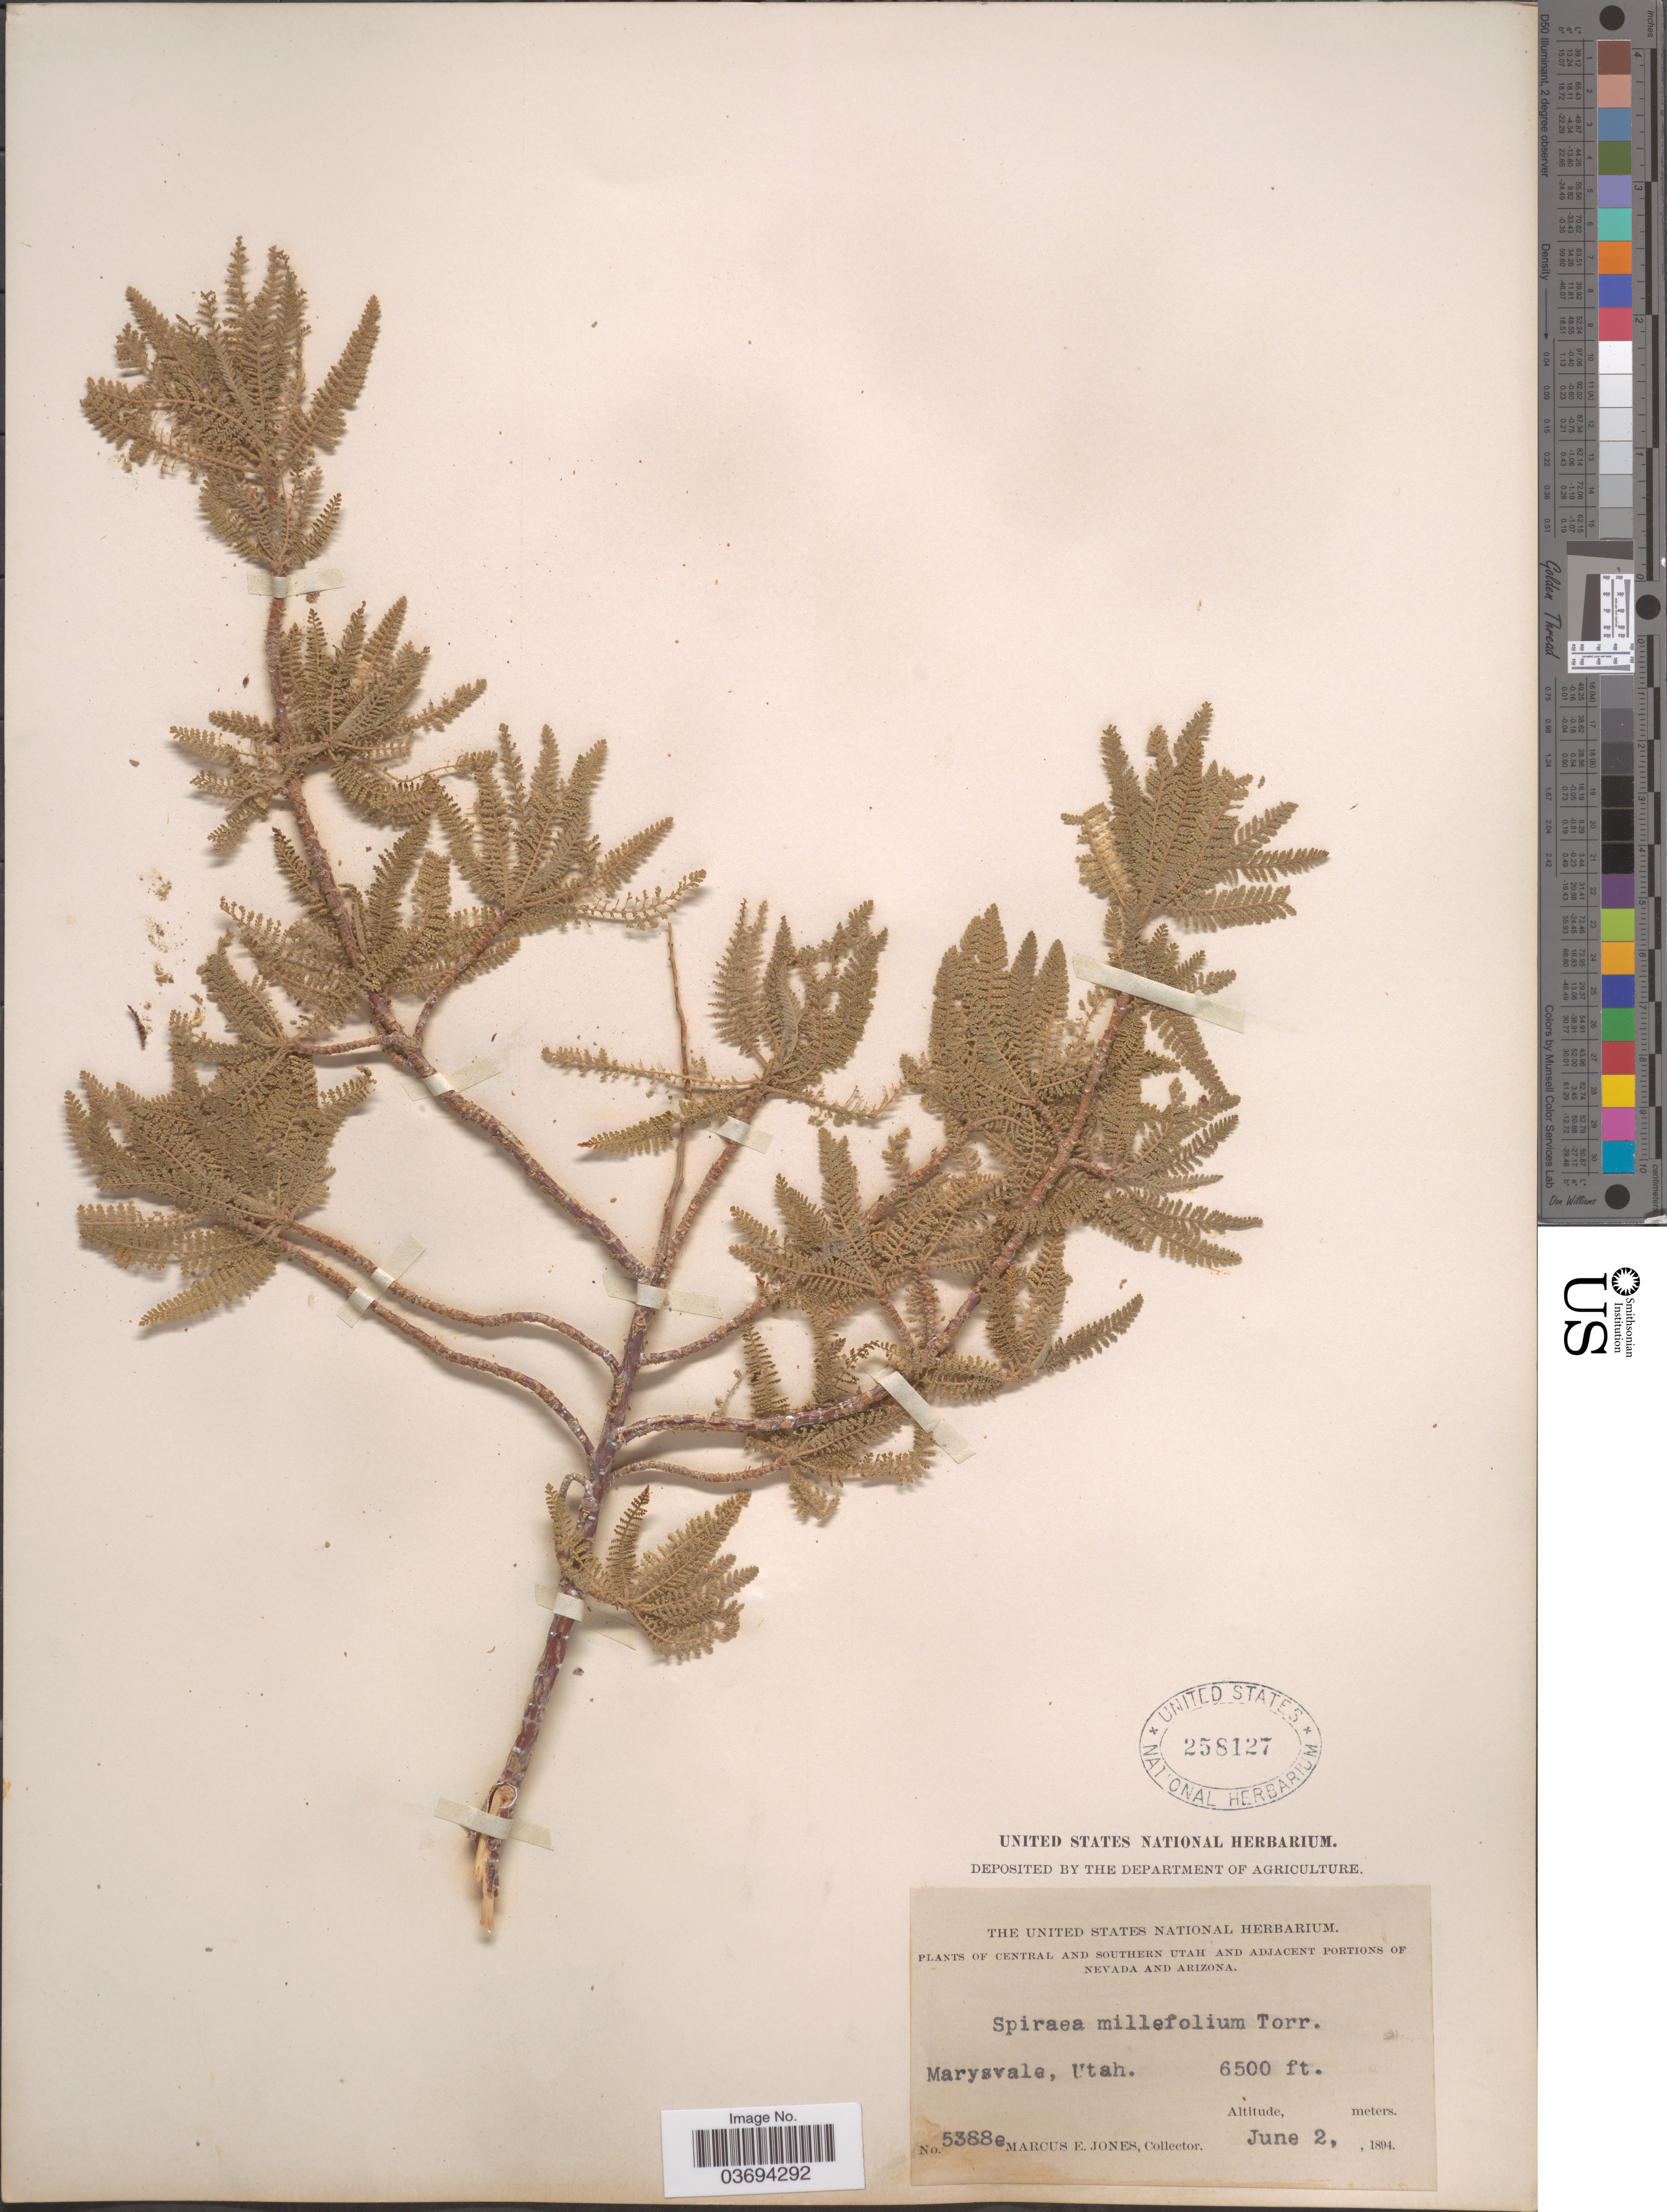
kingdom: Plantae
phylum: Tracheophyta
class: Magnoliopsida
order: Rosales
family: Rosaceae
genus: Chamaebatiaria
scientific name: Chamaebatiaria millefolium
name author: (Torr.) Maxim.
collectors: M. E. Jones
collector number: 5388e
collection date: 1894-06-02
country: United States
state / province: Utah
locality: Central and Southern Utah. Marysvale.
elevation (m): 1981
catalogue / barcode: US 258127